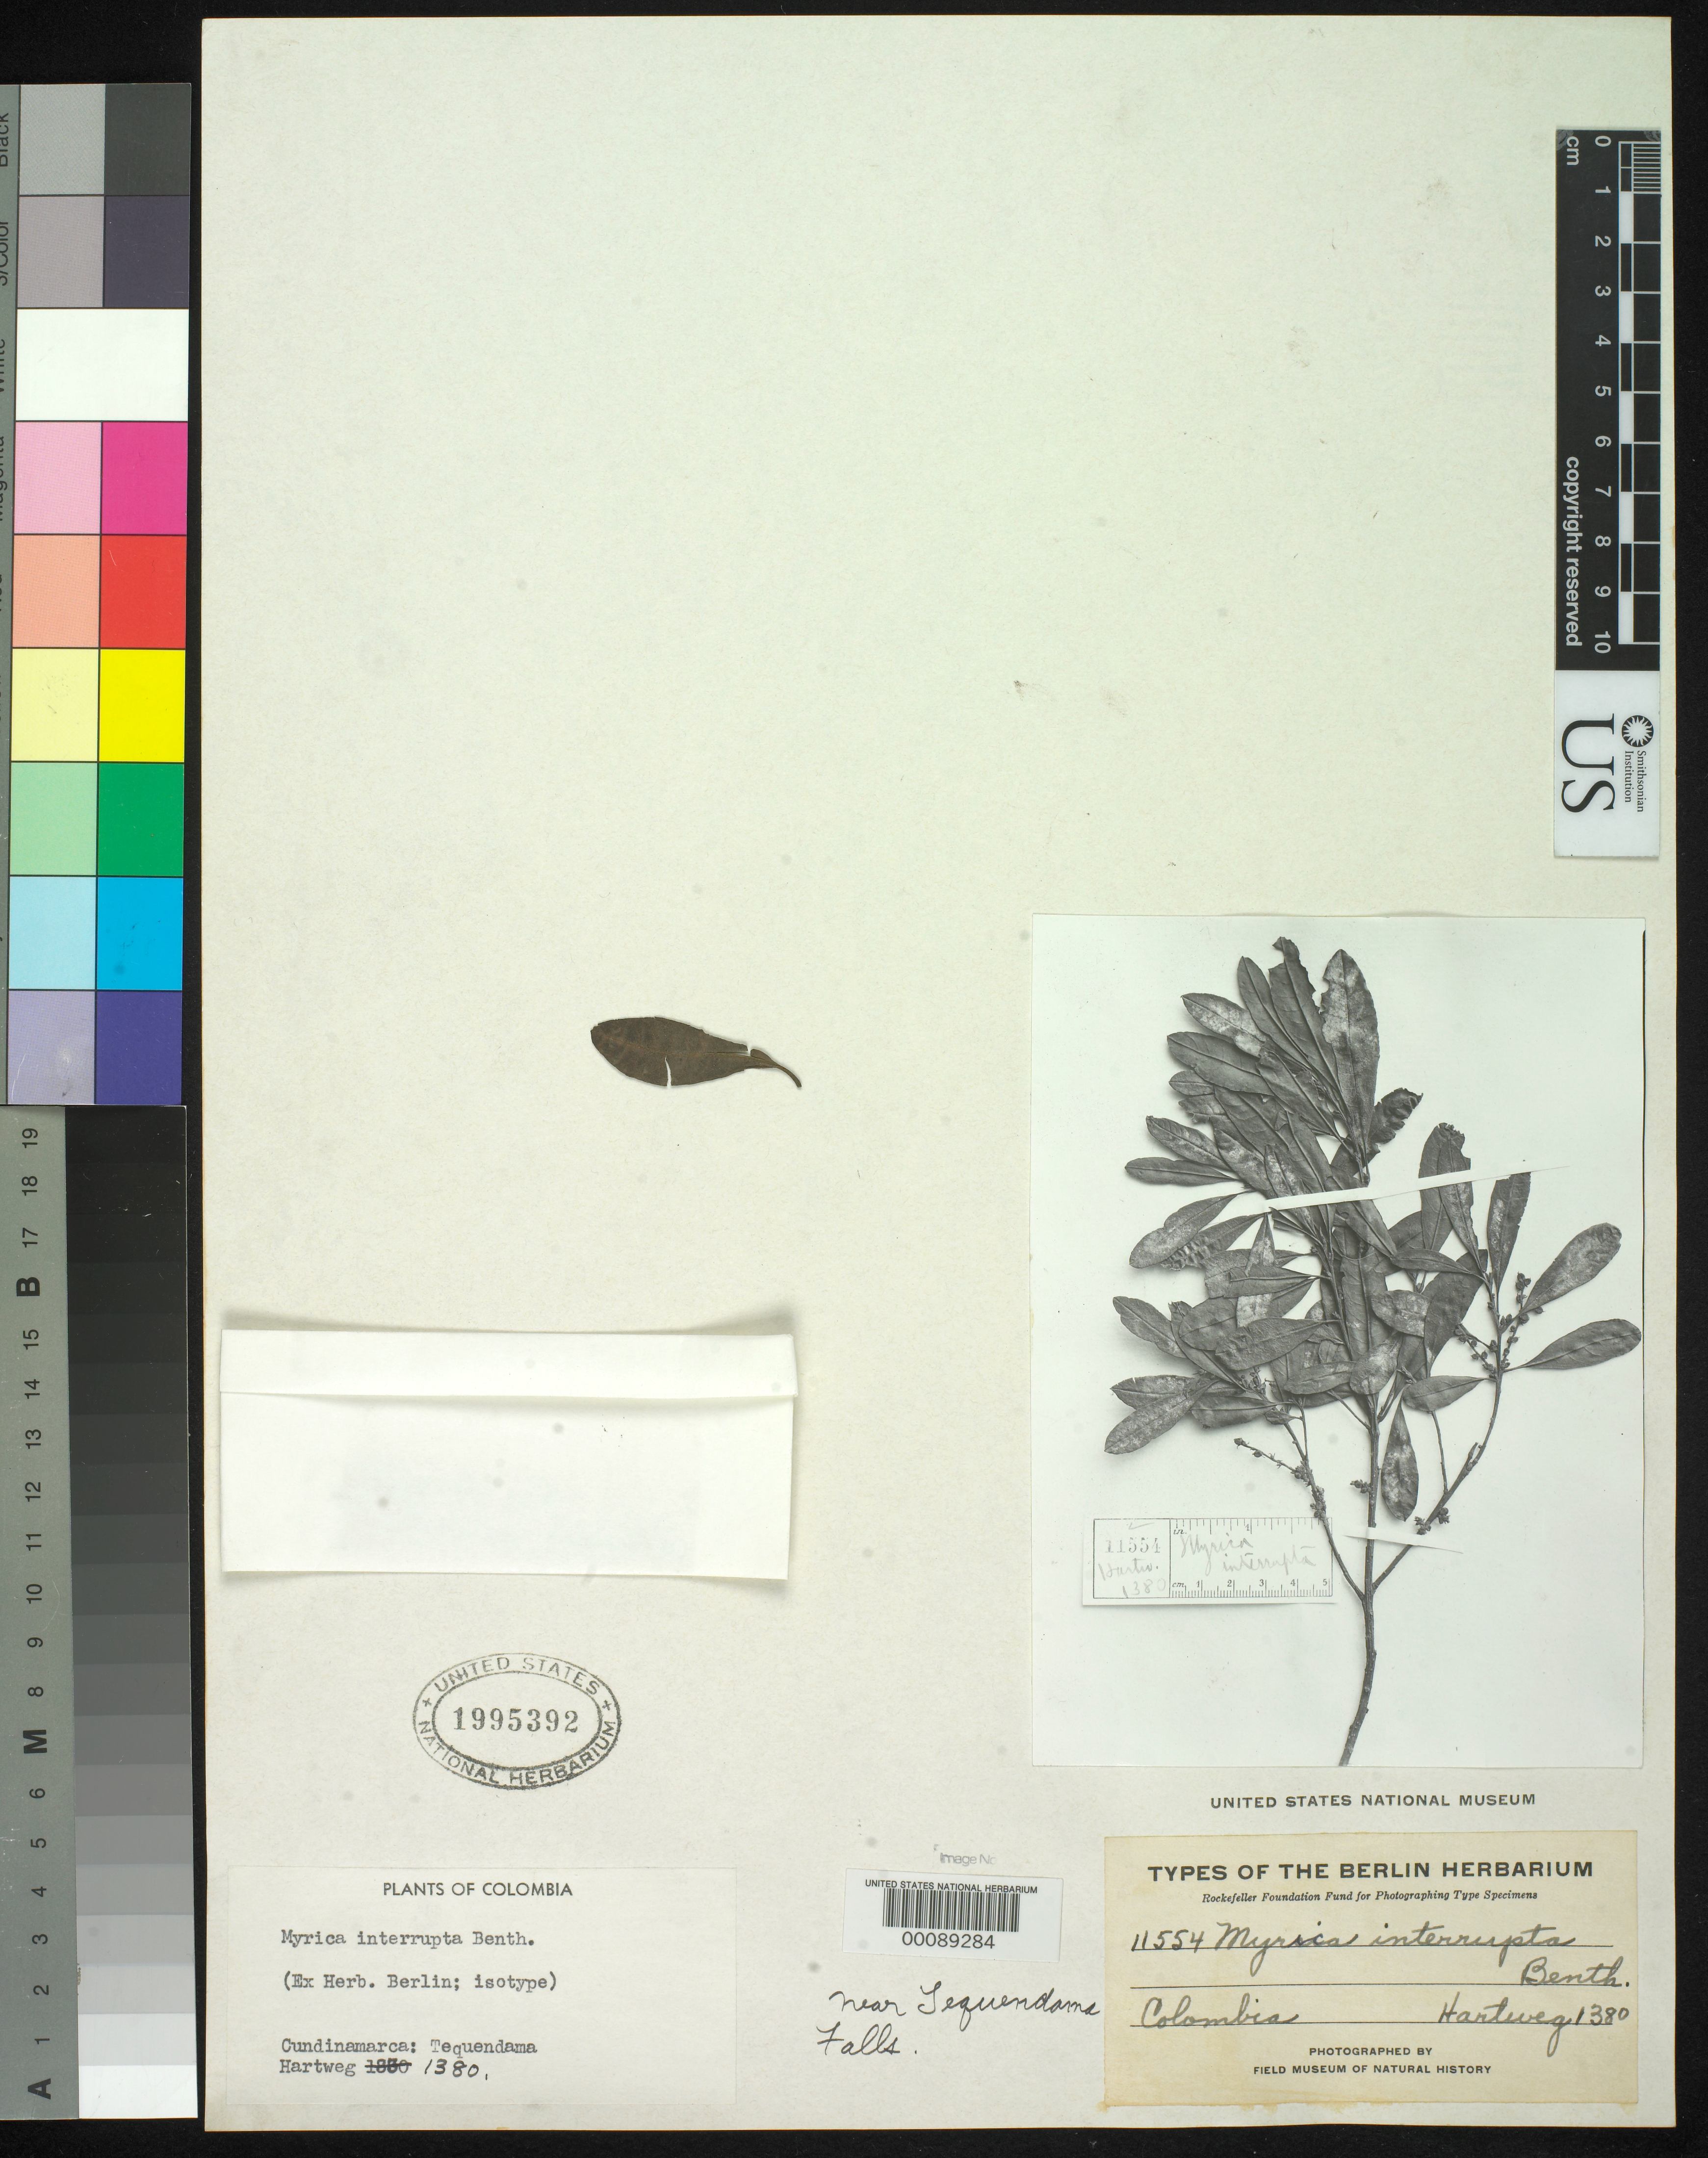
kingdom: Plantae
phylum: Tracheophyta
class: Magnoliopsida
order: Fagales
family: Myricaceae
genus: Myrica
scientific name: Myrica interrupta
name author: Benth.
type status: Type Fragment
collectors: K. Hartweg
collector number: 1380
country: Colombia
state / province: Cundinamarca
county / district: Bogota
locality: Near TeguenDama Falls.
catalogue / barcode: US 1995392